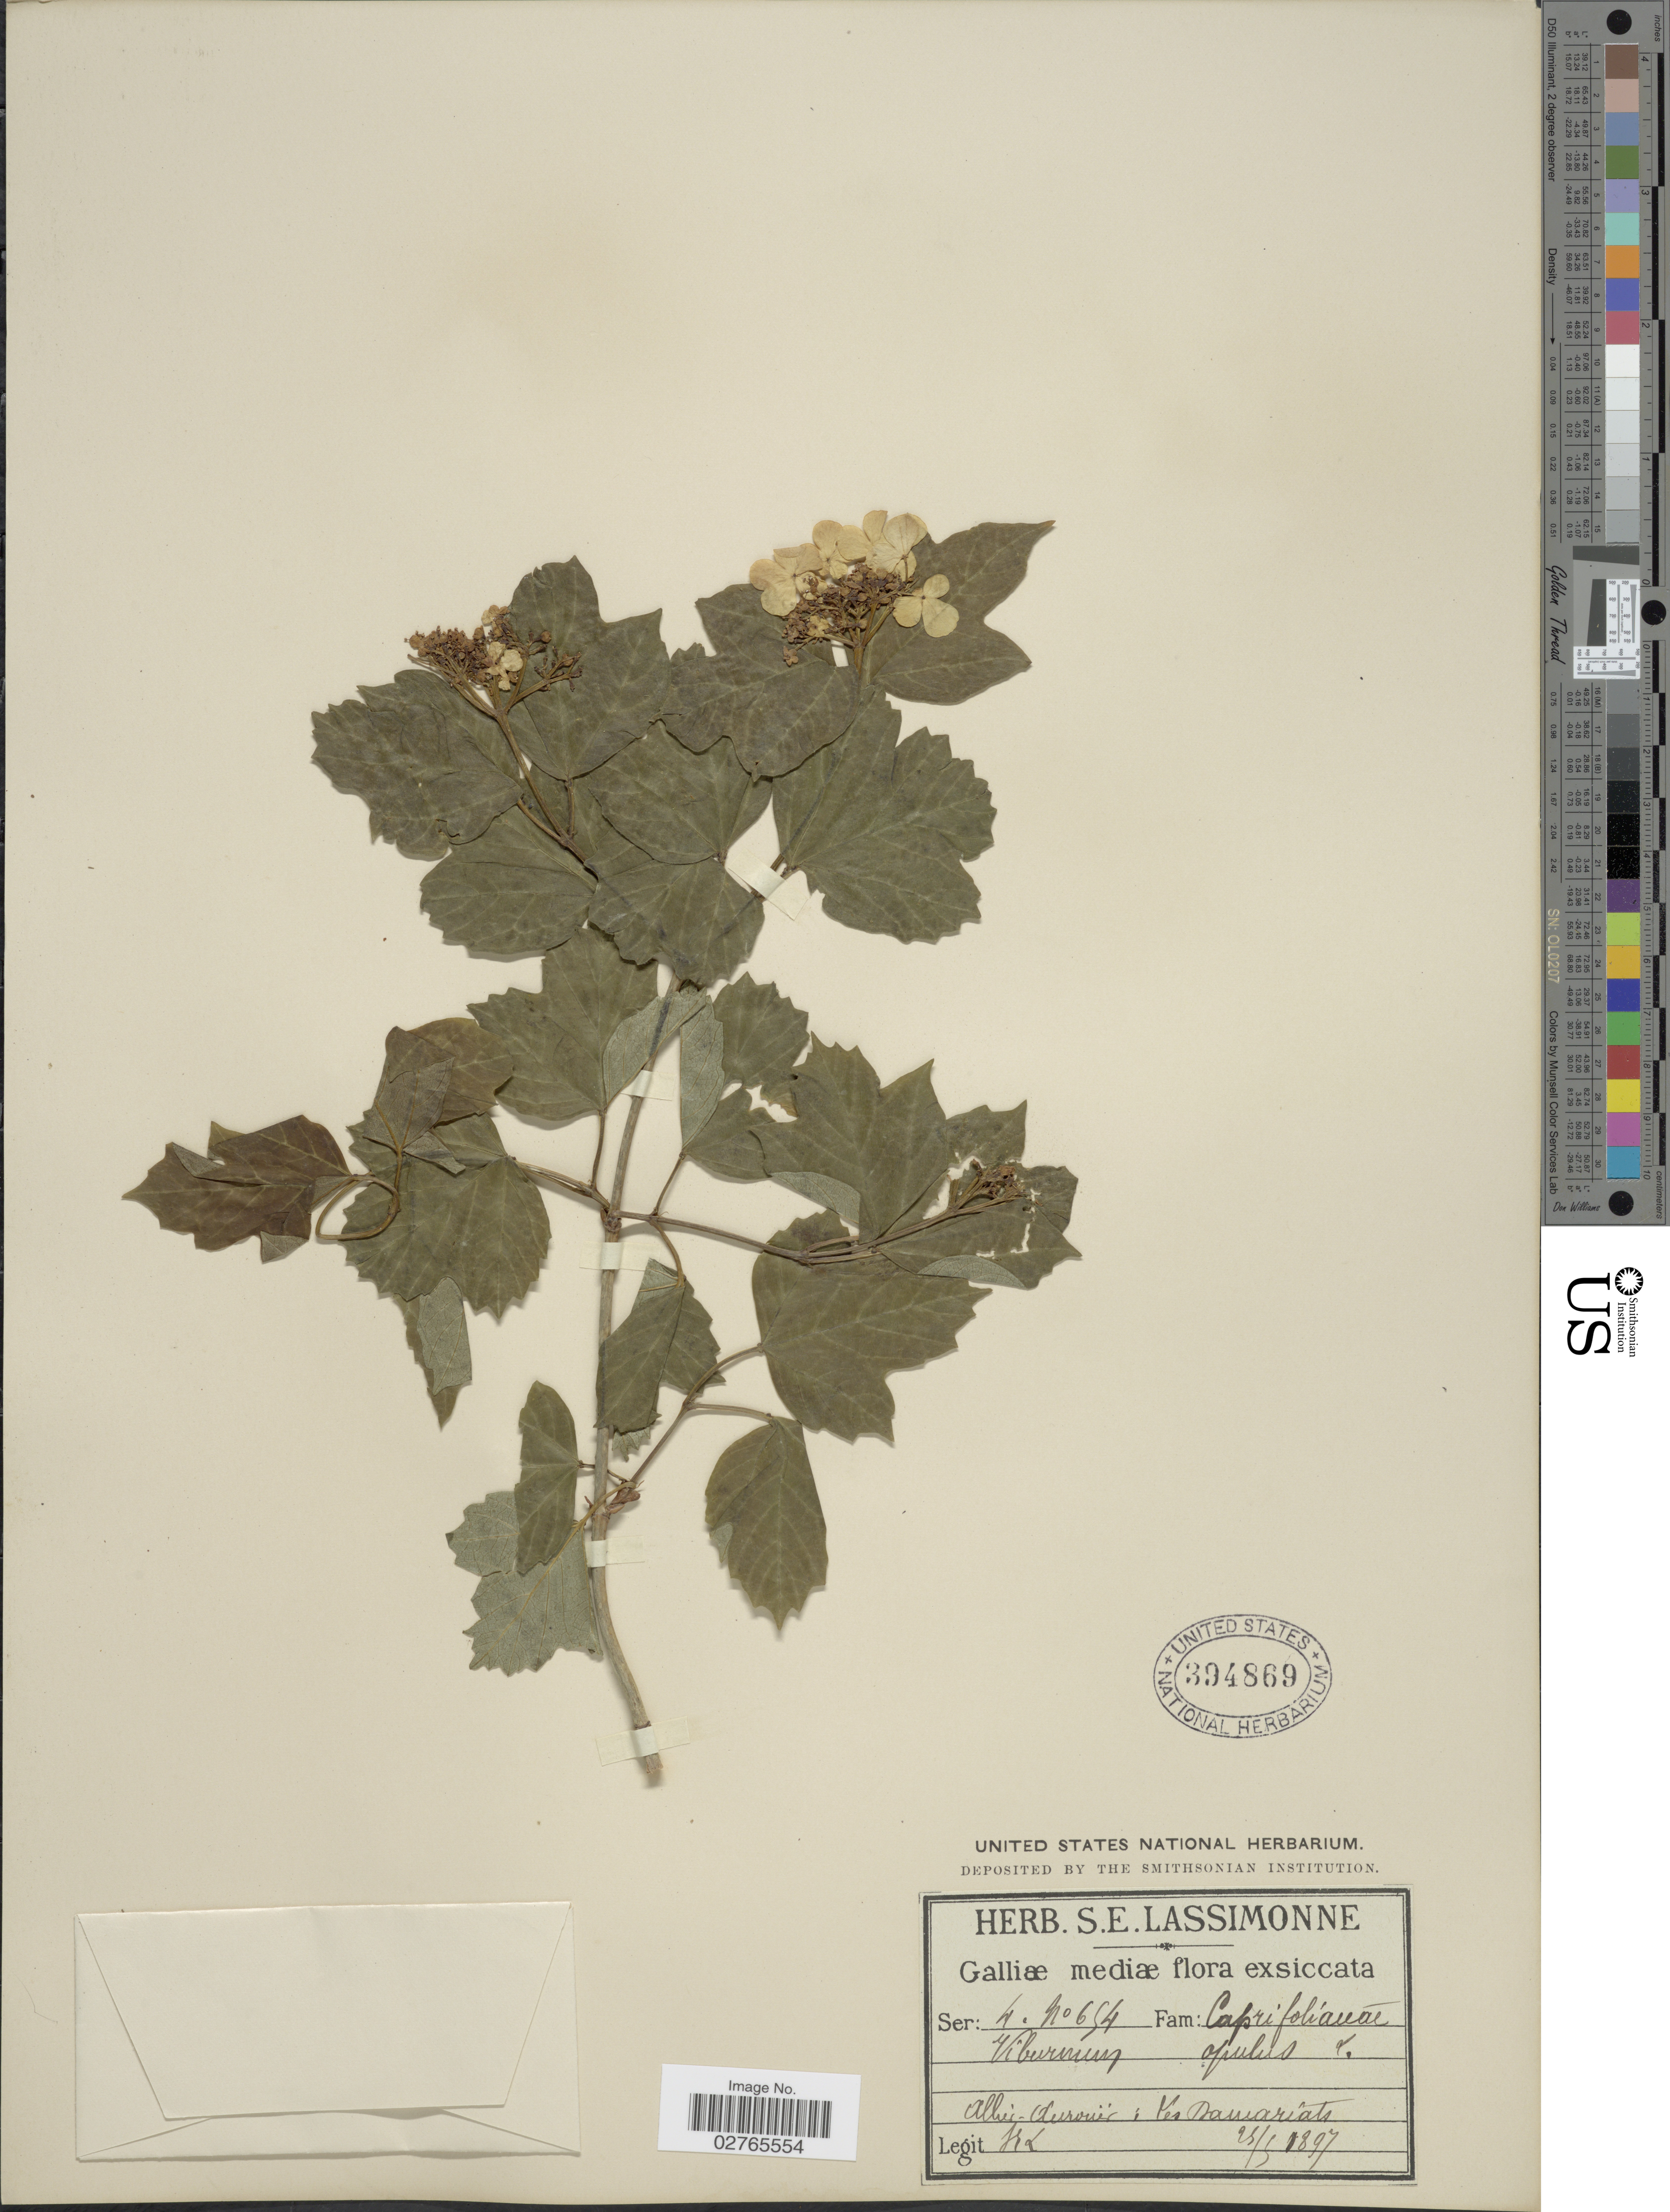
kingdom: Plantae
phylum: Tracheophyta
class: Magnoliopsida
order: Dipsacales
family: Viburnaceae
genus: Viburnum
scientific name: Viburnum opulus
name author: L.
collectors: S. Lassimonne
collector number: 4654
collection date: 1897-05-25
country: France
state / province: Auvergne-Rhône-Alpes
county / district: Allier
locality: Galliæ mediæ [Central France]. Allier - Aurouër: Les Damariats.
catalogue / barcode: US 394869